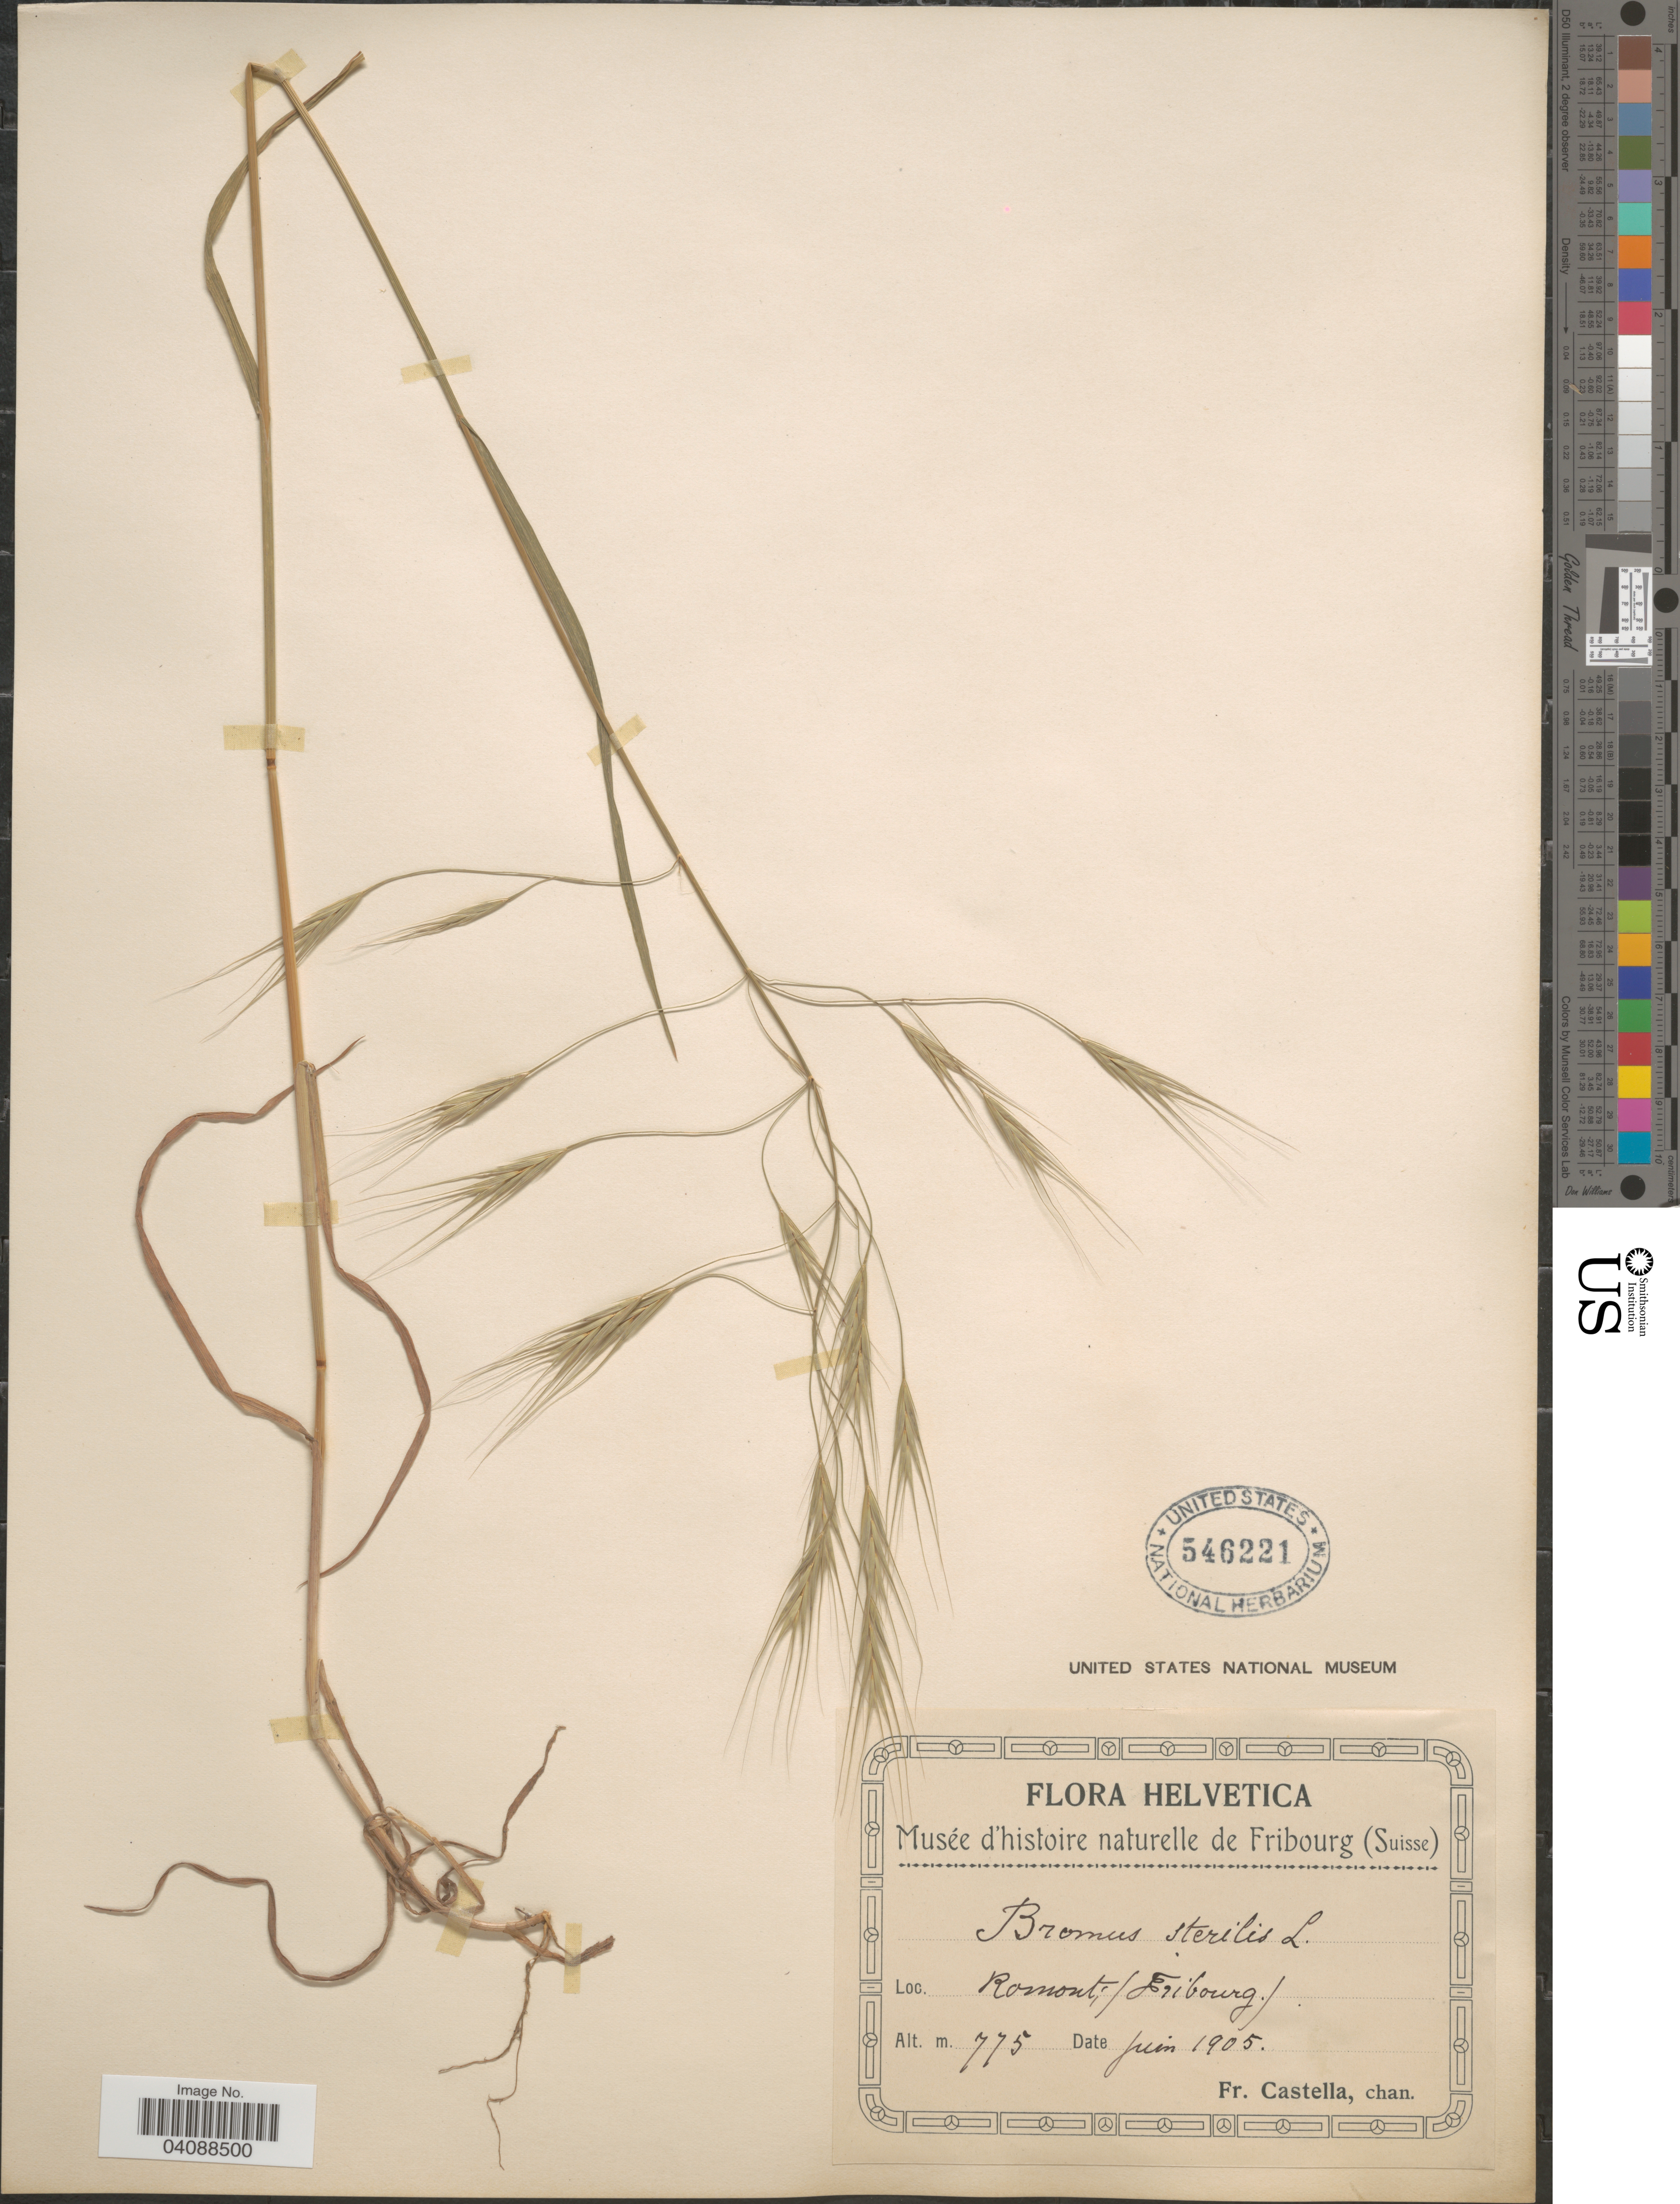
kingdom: Plantae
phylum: Tracheophyta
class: Liliopsida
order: Poales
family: Poaceae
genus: Bromus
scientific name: Bromus sterilis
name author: L.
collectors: Fr. Castella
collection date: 1905-06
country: Switzerland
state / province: Fribourg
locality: Helvetica. Romont.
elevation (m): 775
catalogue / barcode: US 546221